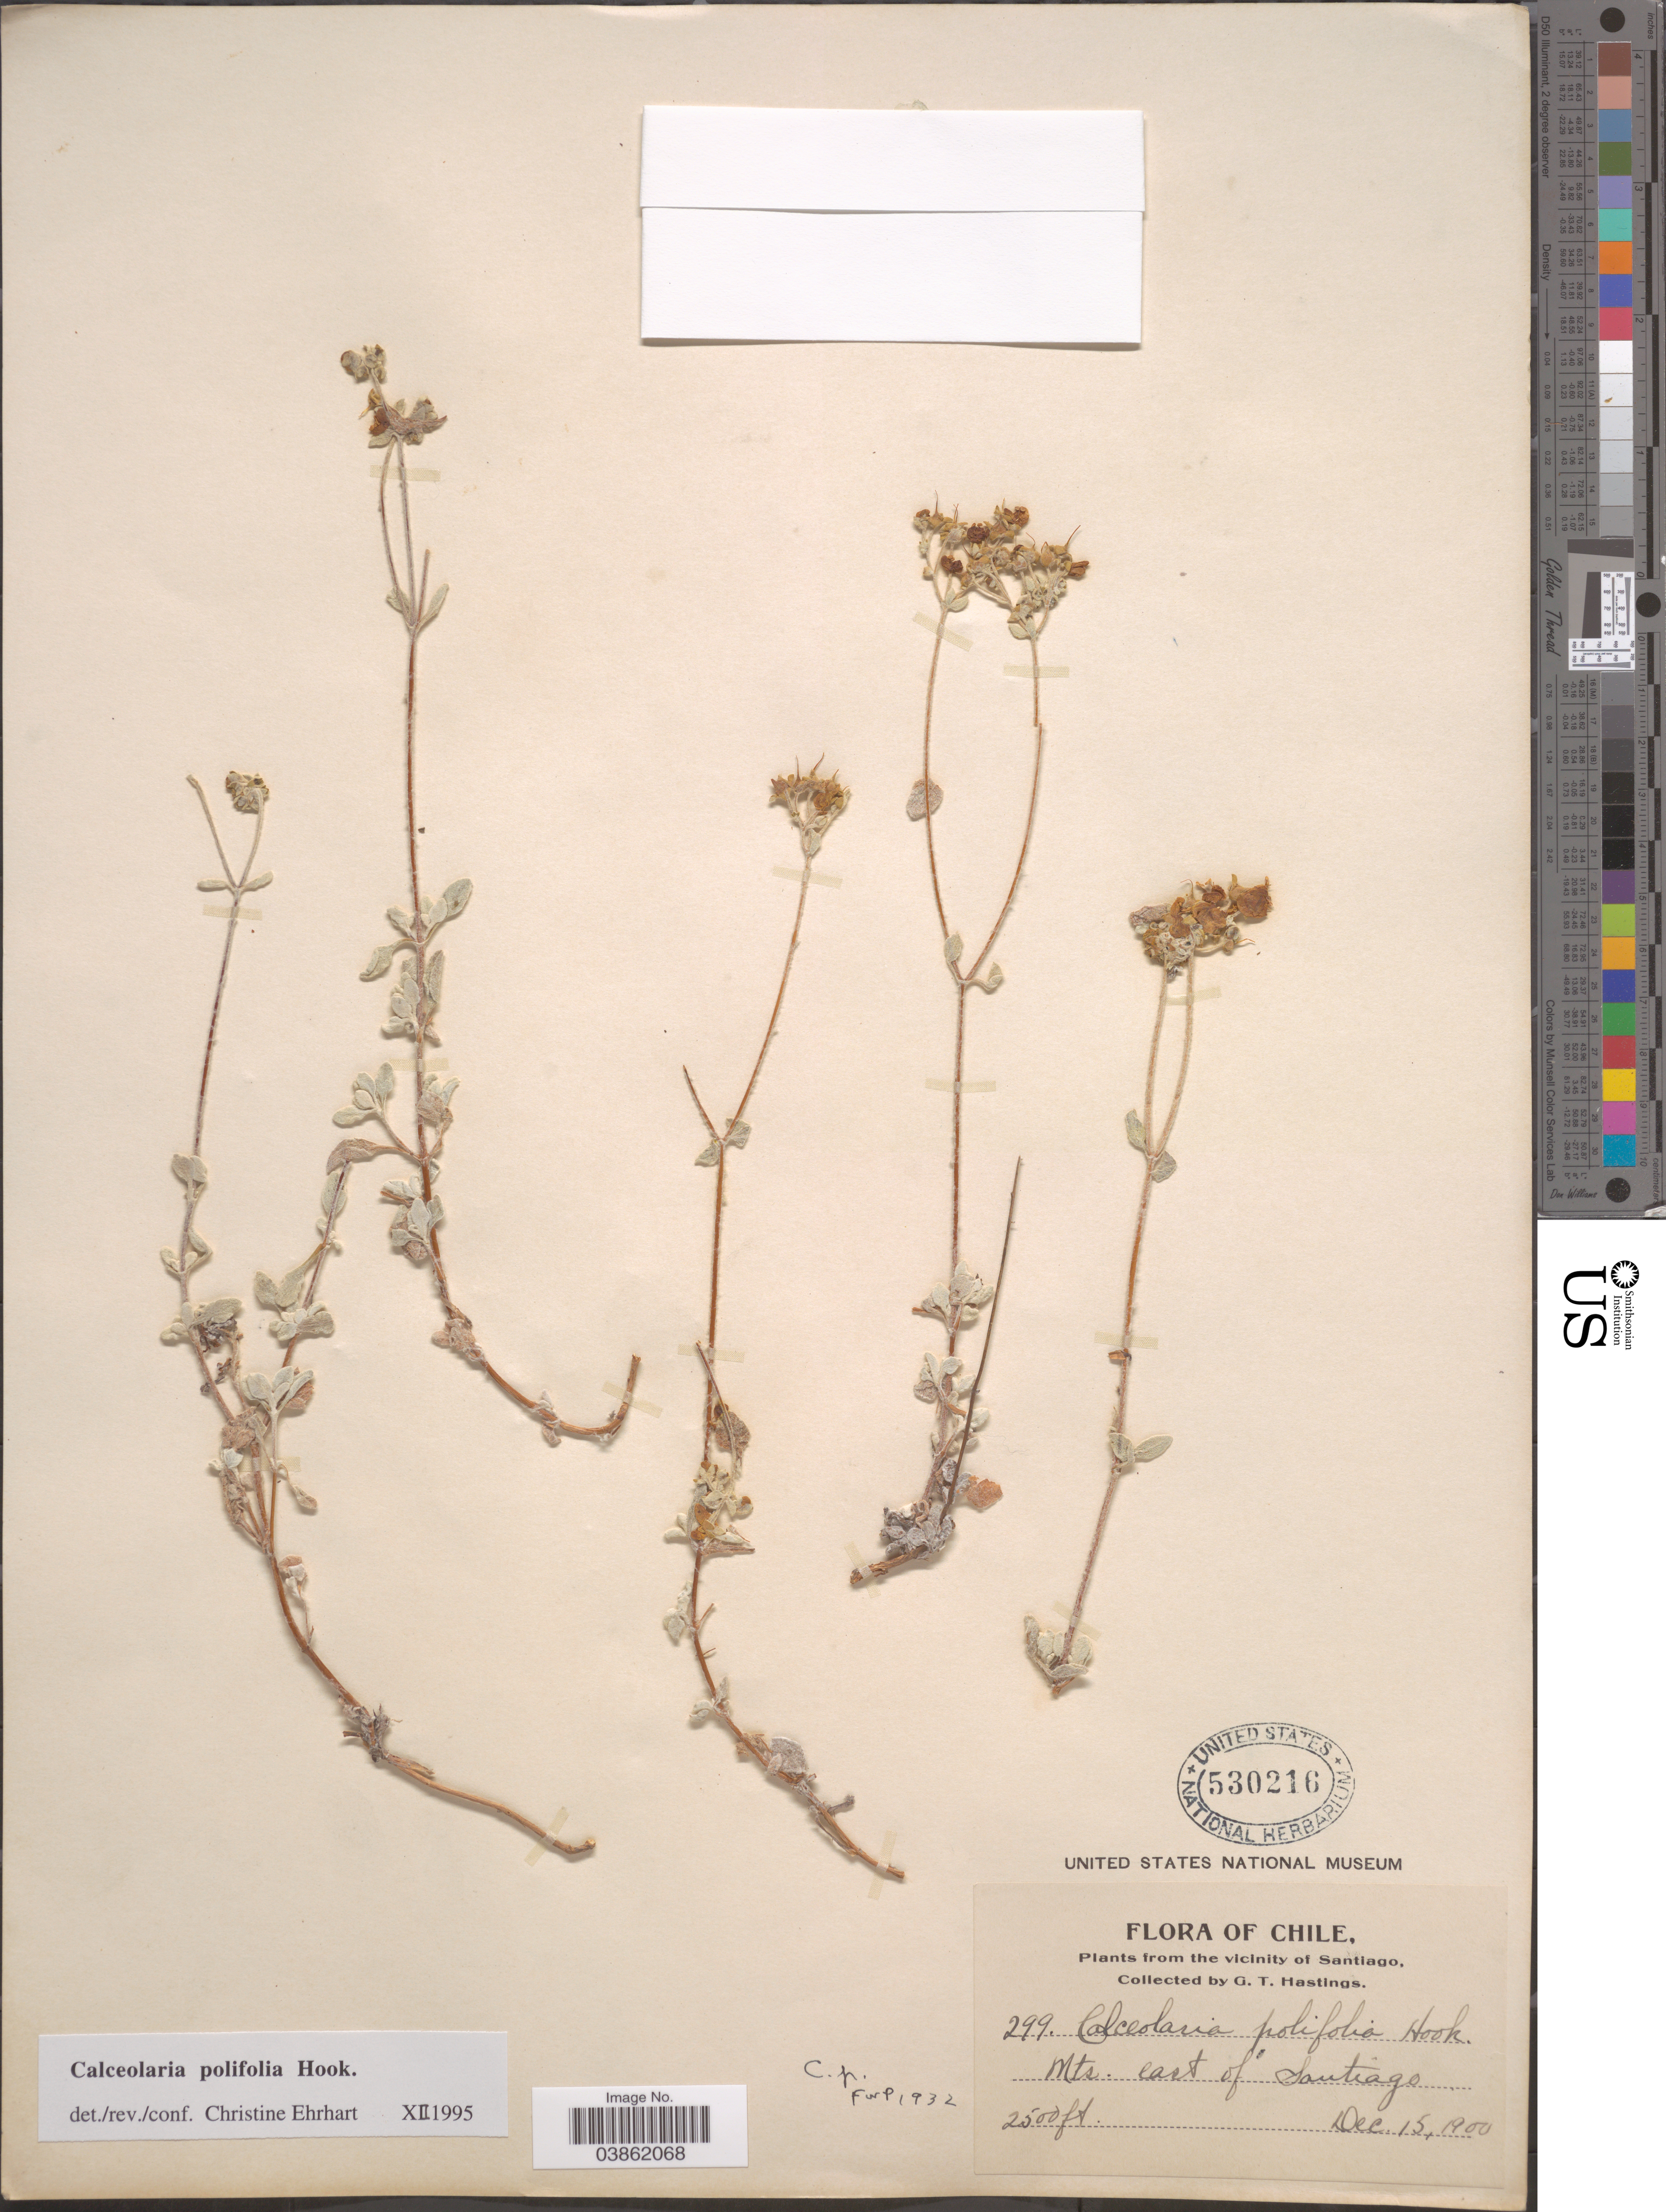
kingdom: Plantae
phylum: Tracheophyta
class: Magnoliopsida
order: Lamiales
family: Calceolariaceae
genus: Calceolaria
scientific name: Calceolaria polifolia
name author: Hook.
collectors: G. Hastings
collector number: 299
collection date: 1900-12-15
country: Chile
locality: The vicinity of Santiago. Mts. east of Santiago.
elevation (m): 762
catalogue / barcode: US 530216